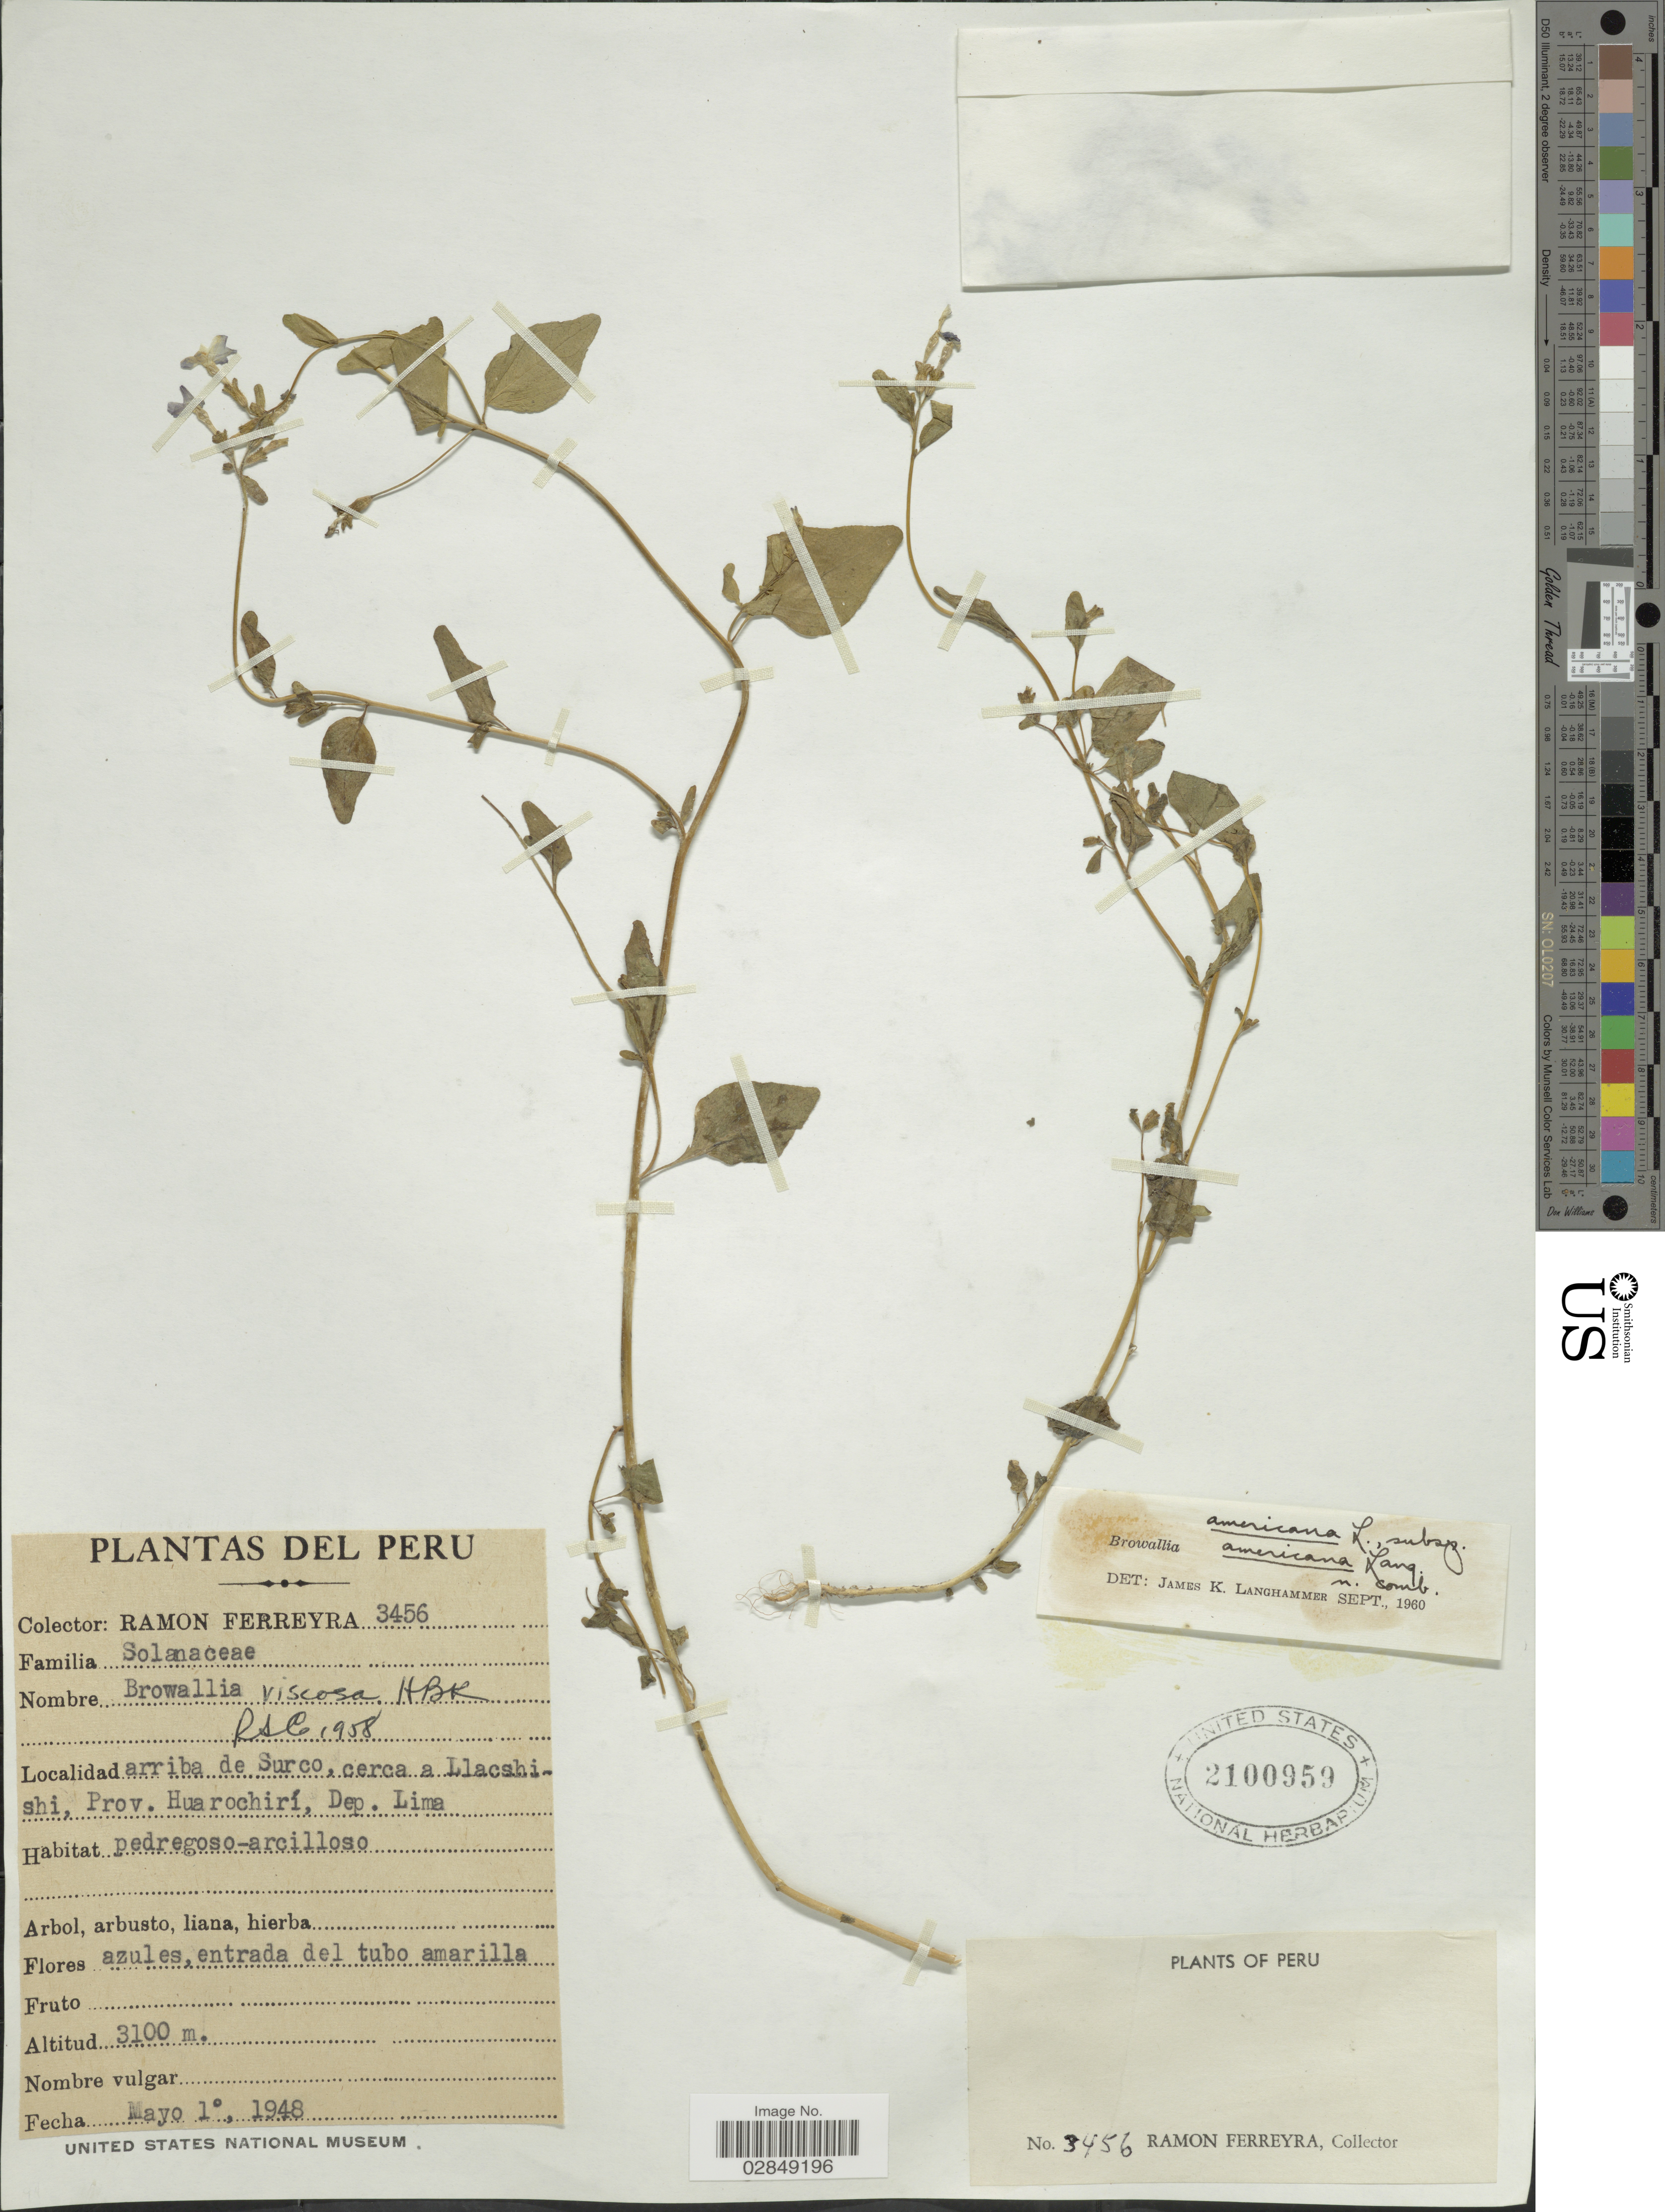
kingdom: Plantae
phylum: Tracheophyta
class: Magnoliopsida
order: Solanales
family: Solanaceae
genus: Browallia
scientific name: Browallia americana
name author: L.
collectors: R. A. Ferreyra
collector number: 3456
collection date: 1948-05-01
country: Peru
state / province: Lima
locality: Arriba de Surco, cerca a Llacshishi, Prov. Huarochirí, Dep. Lima.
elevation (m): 3100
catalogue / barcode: US 2100959